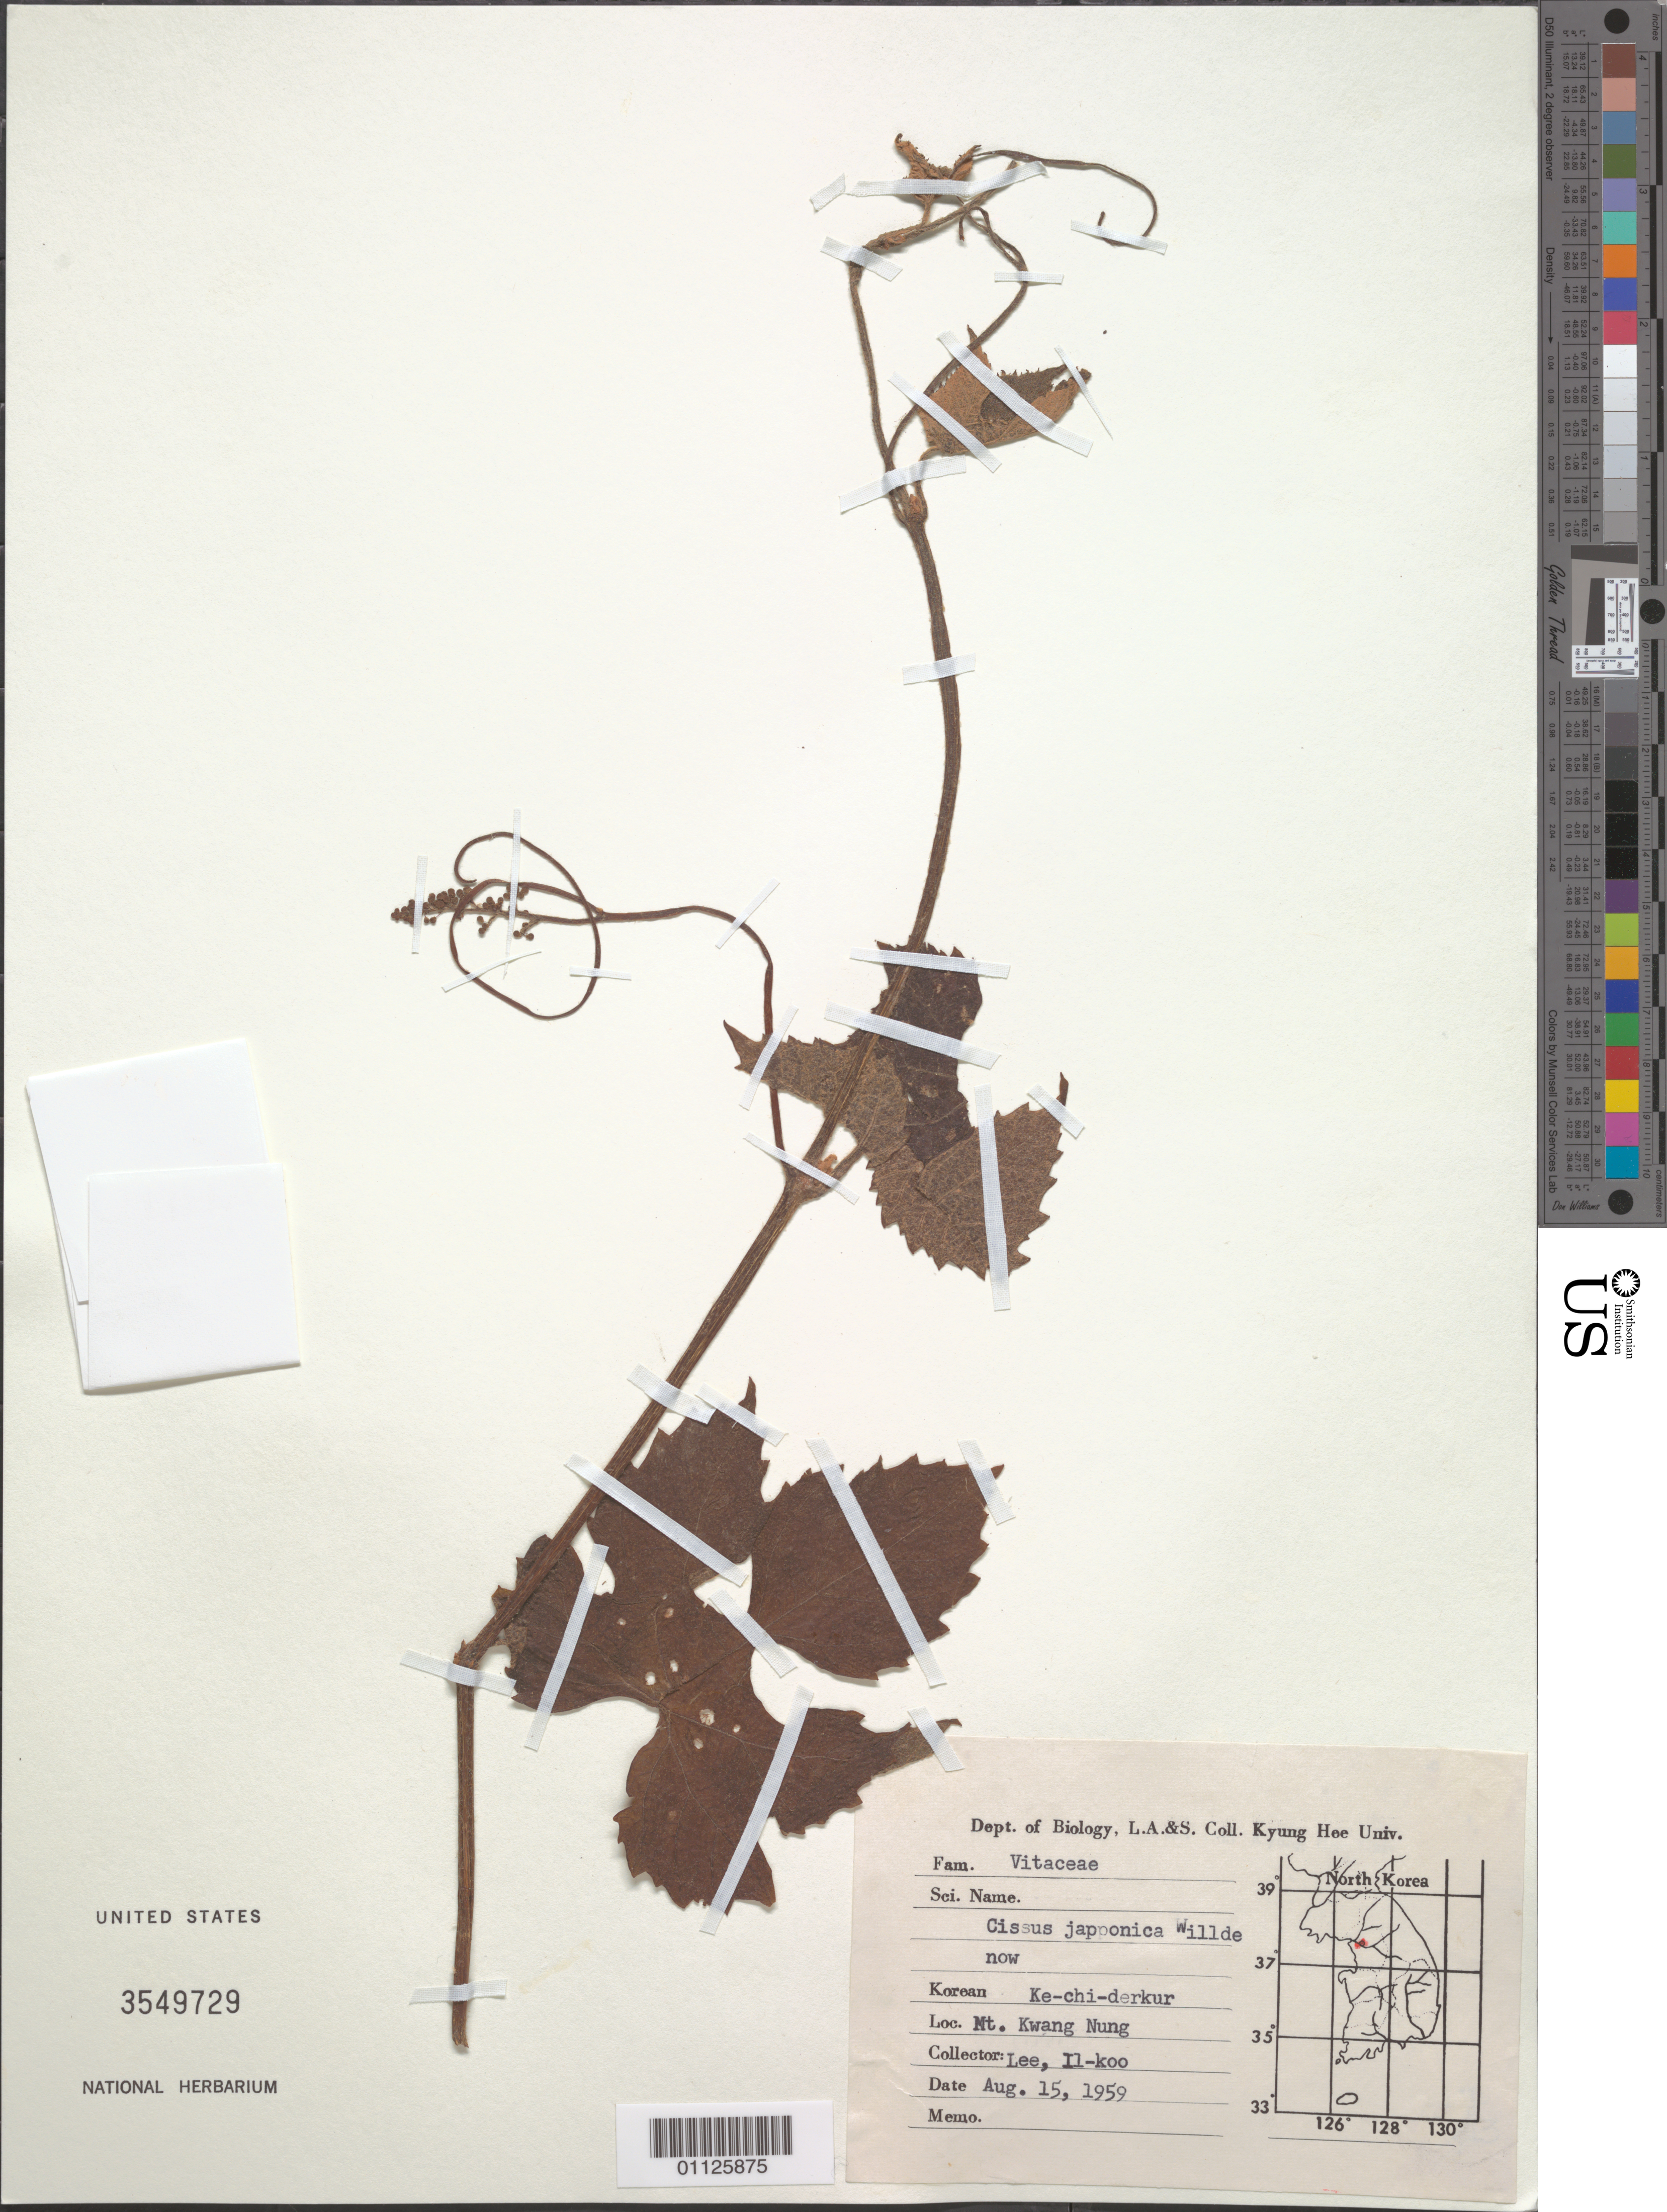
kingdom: Plantae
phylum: Tracheophyta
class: Magnoliopsida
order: Vitales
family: Vitaceae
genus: Causonis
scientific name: Causonis japonica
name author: (Thunb.) Raf.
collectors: I. Lee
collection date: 1959-08-15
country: South Korea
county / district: Kyonggi-do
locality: Mt Kwang Nung.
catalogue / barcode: US 3549729